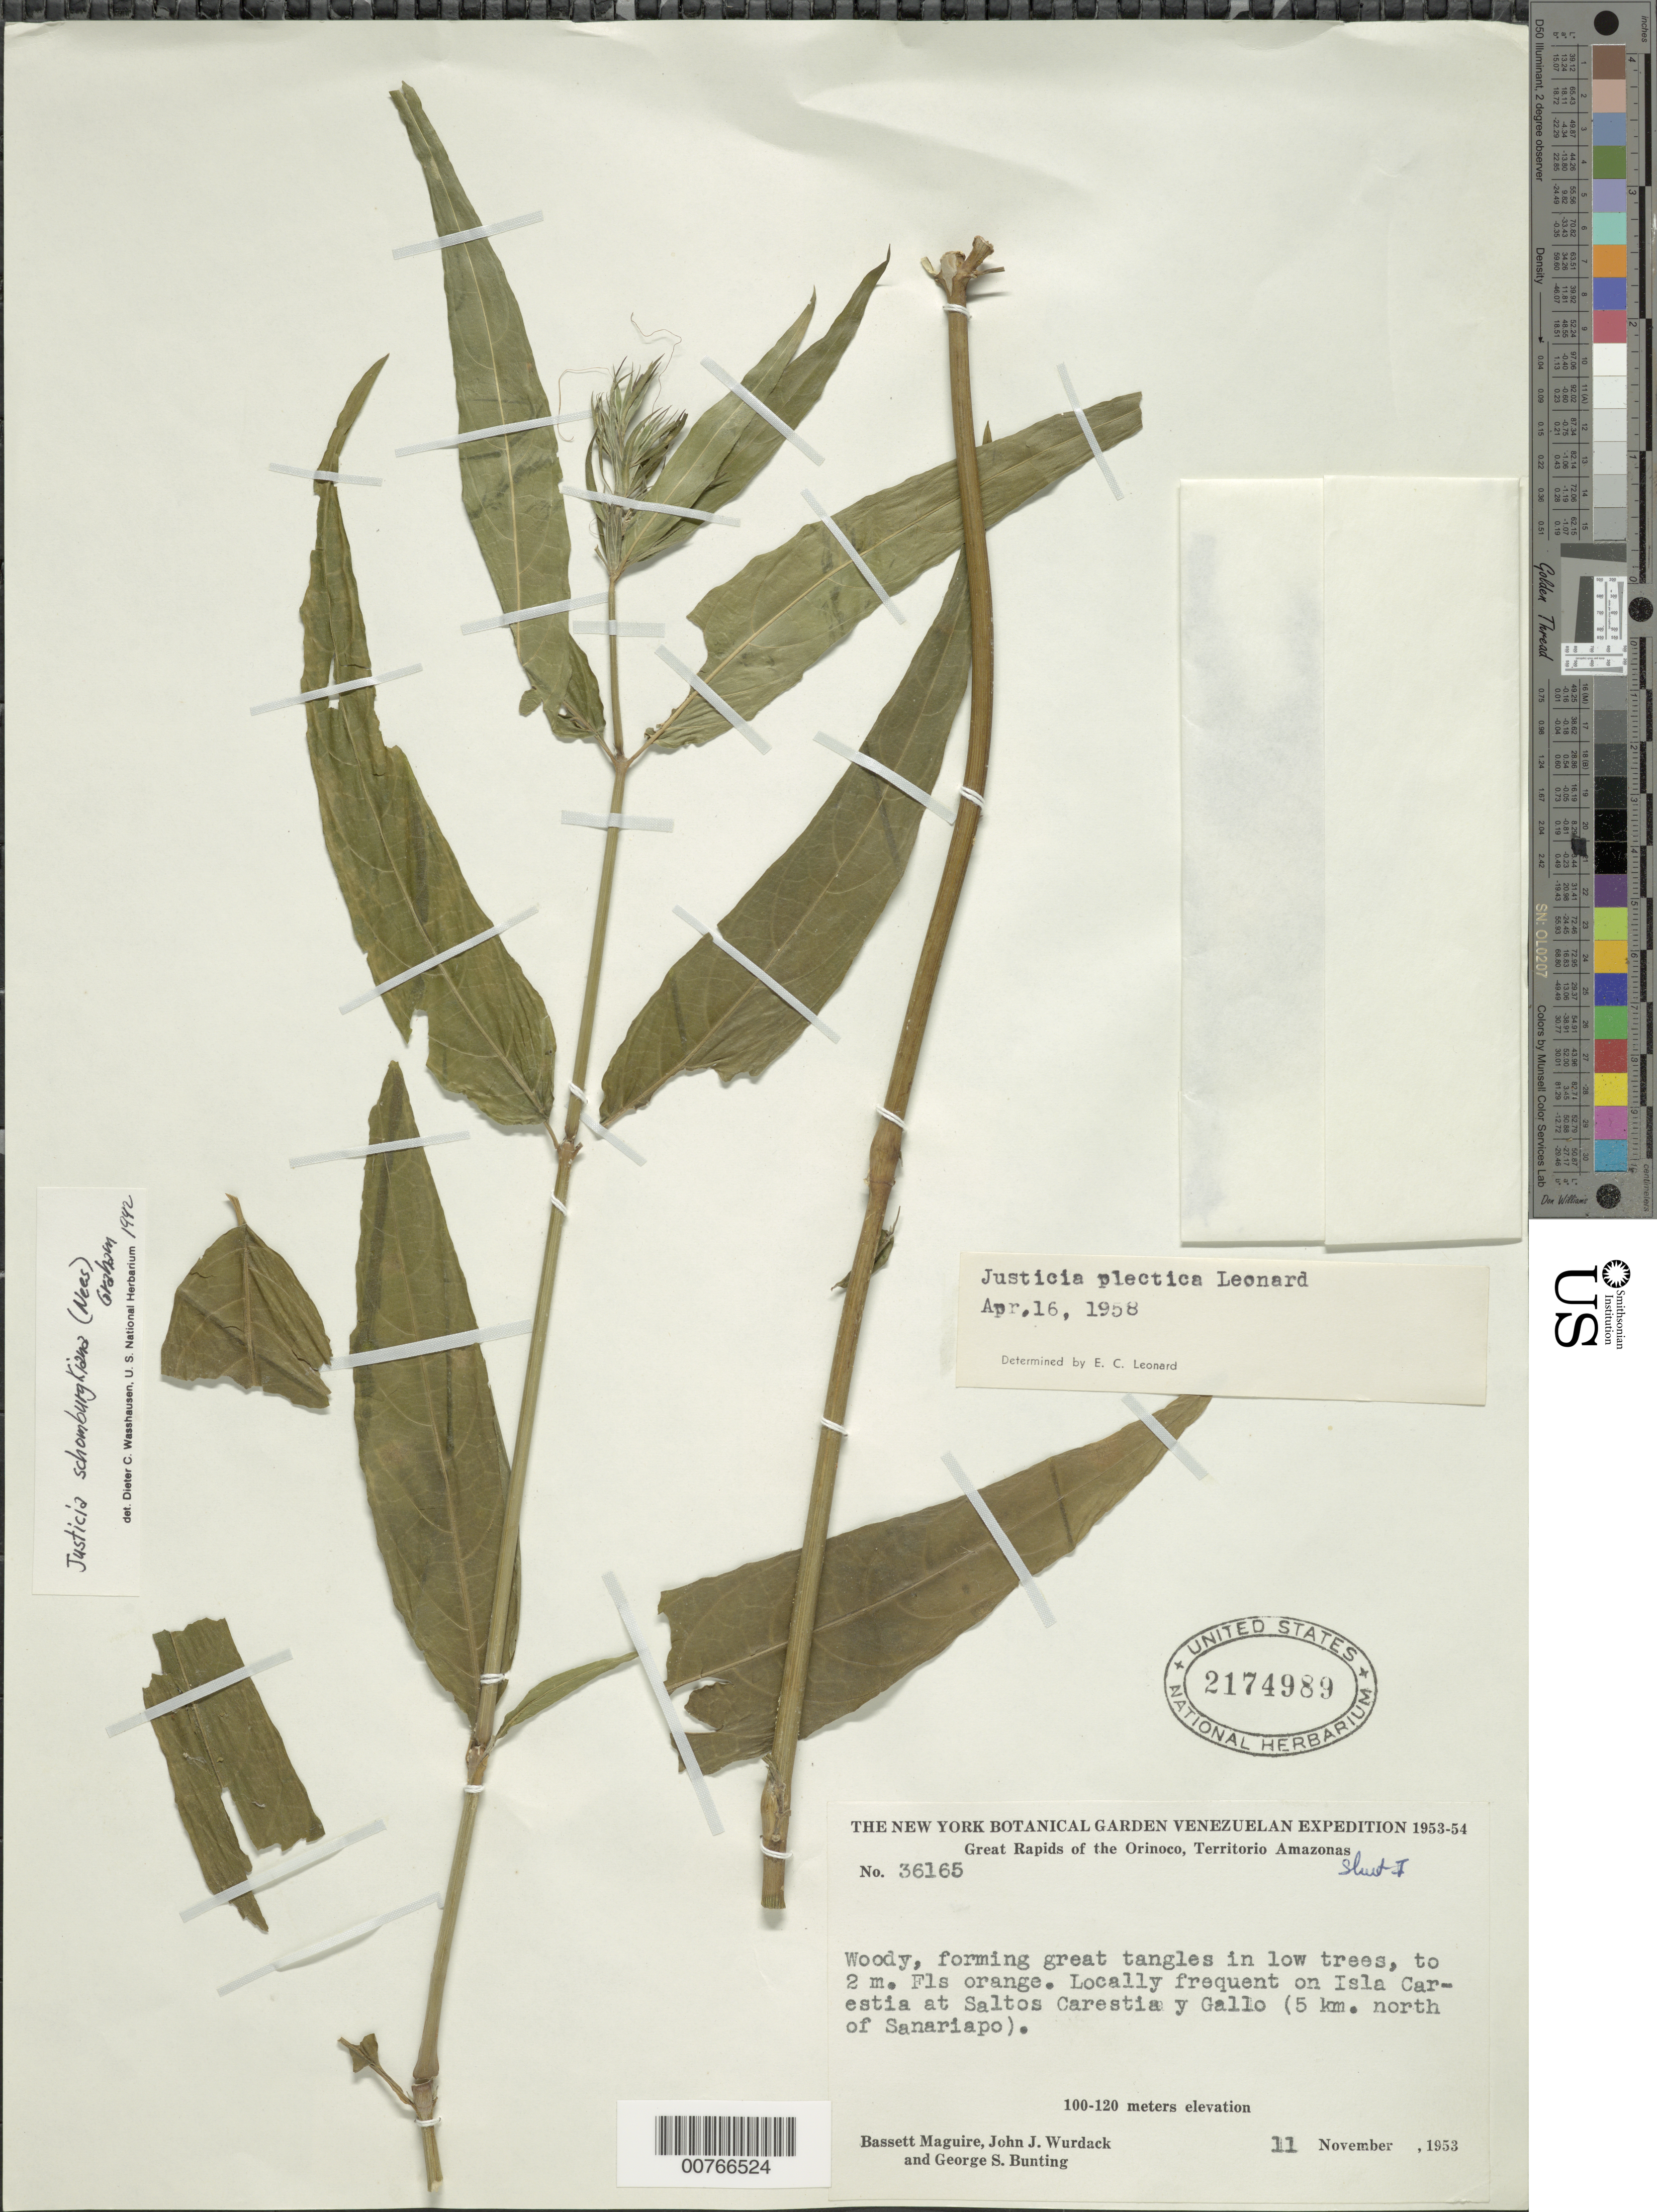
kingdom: Plantae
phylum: Tracheophyta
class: Magnoliopsida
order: Lamiales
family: Acanthaceae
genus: Justicia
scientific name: Justicia schomburgkiana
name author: (Nees) V.A.W. Graham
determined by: Wasshausen, Dieter C., (BOT), Smithsonian Institution - National Museum of Natural History (UNITED STATES)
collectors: B. Maguire, J. J. Wurdack & G. S. Bunting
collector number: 36165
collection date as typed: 11-Nov-53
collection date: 1953-11-11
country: Venezuela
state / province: Amazonas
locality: Orinoco R., Isla Carestia at Santos Carestia y Gallo, 5 km N of Sanriapo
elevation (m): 100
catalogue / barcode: US 2174989